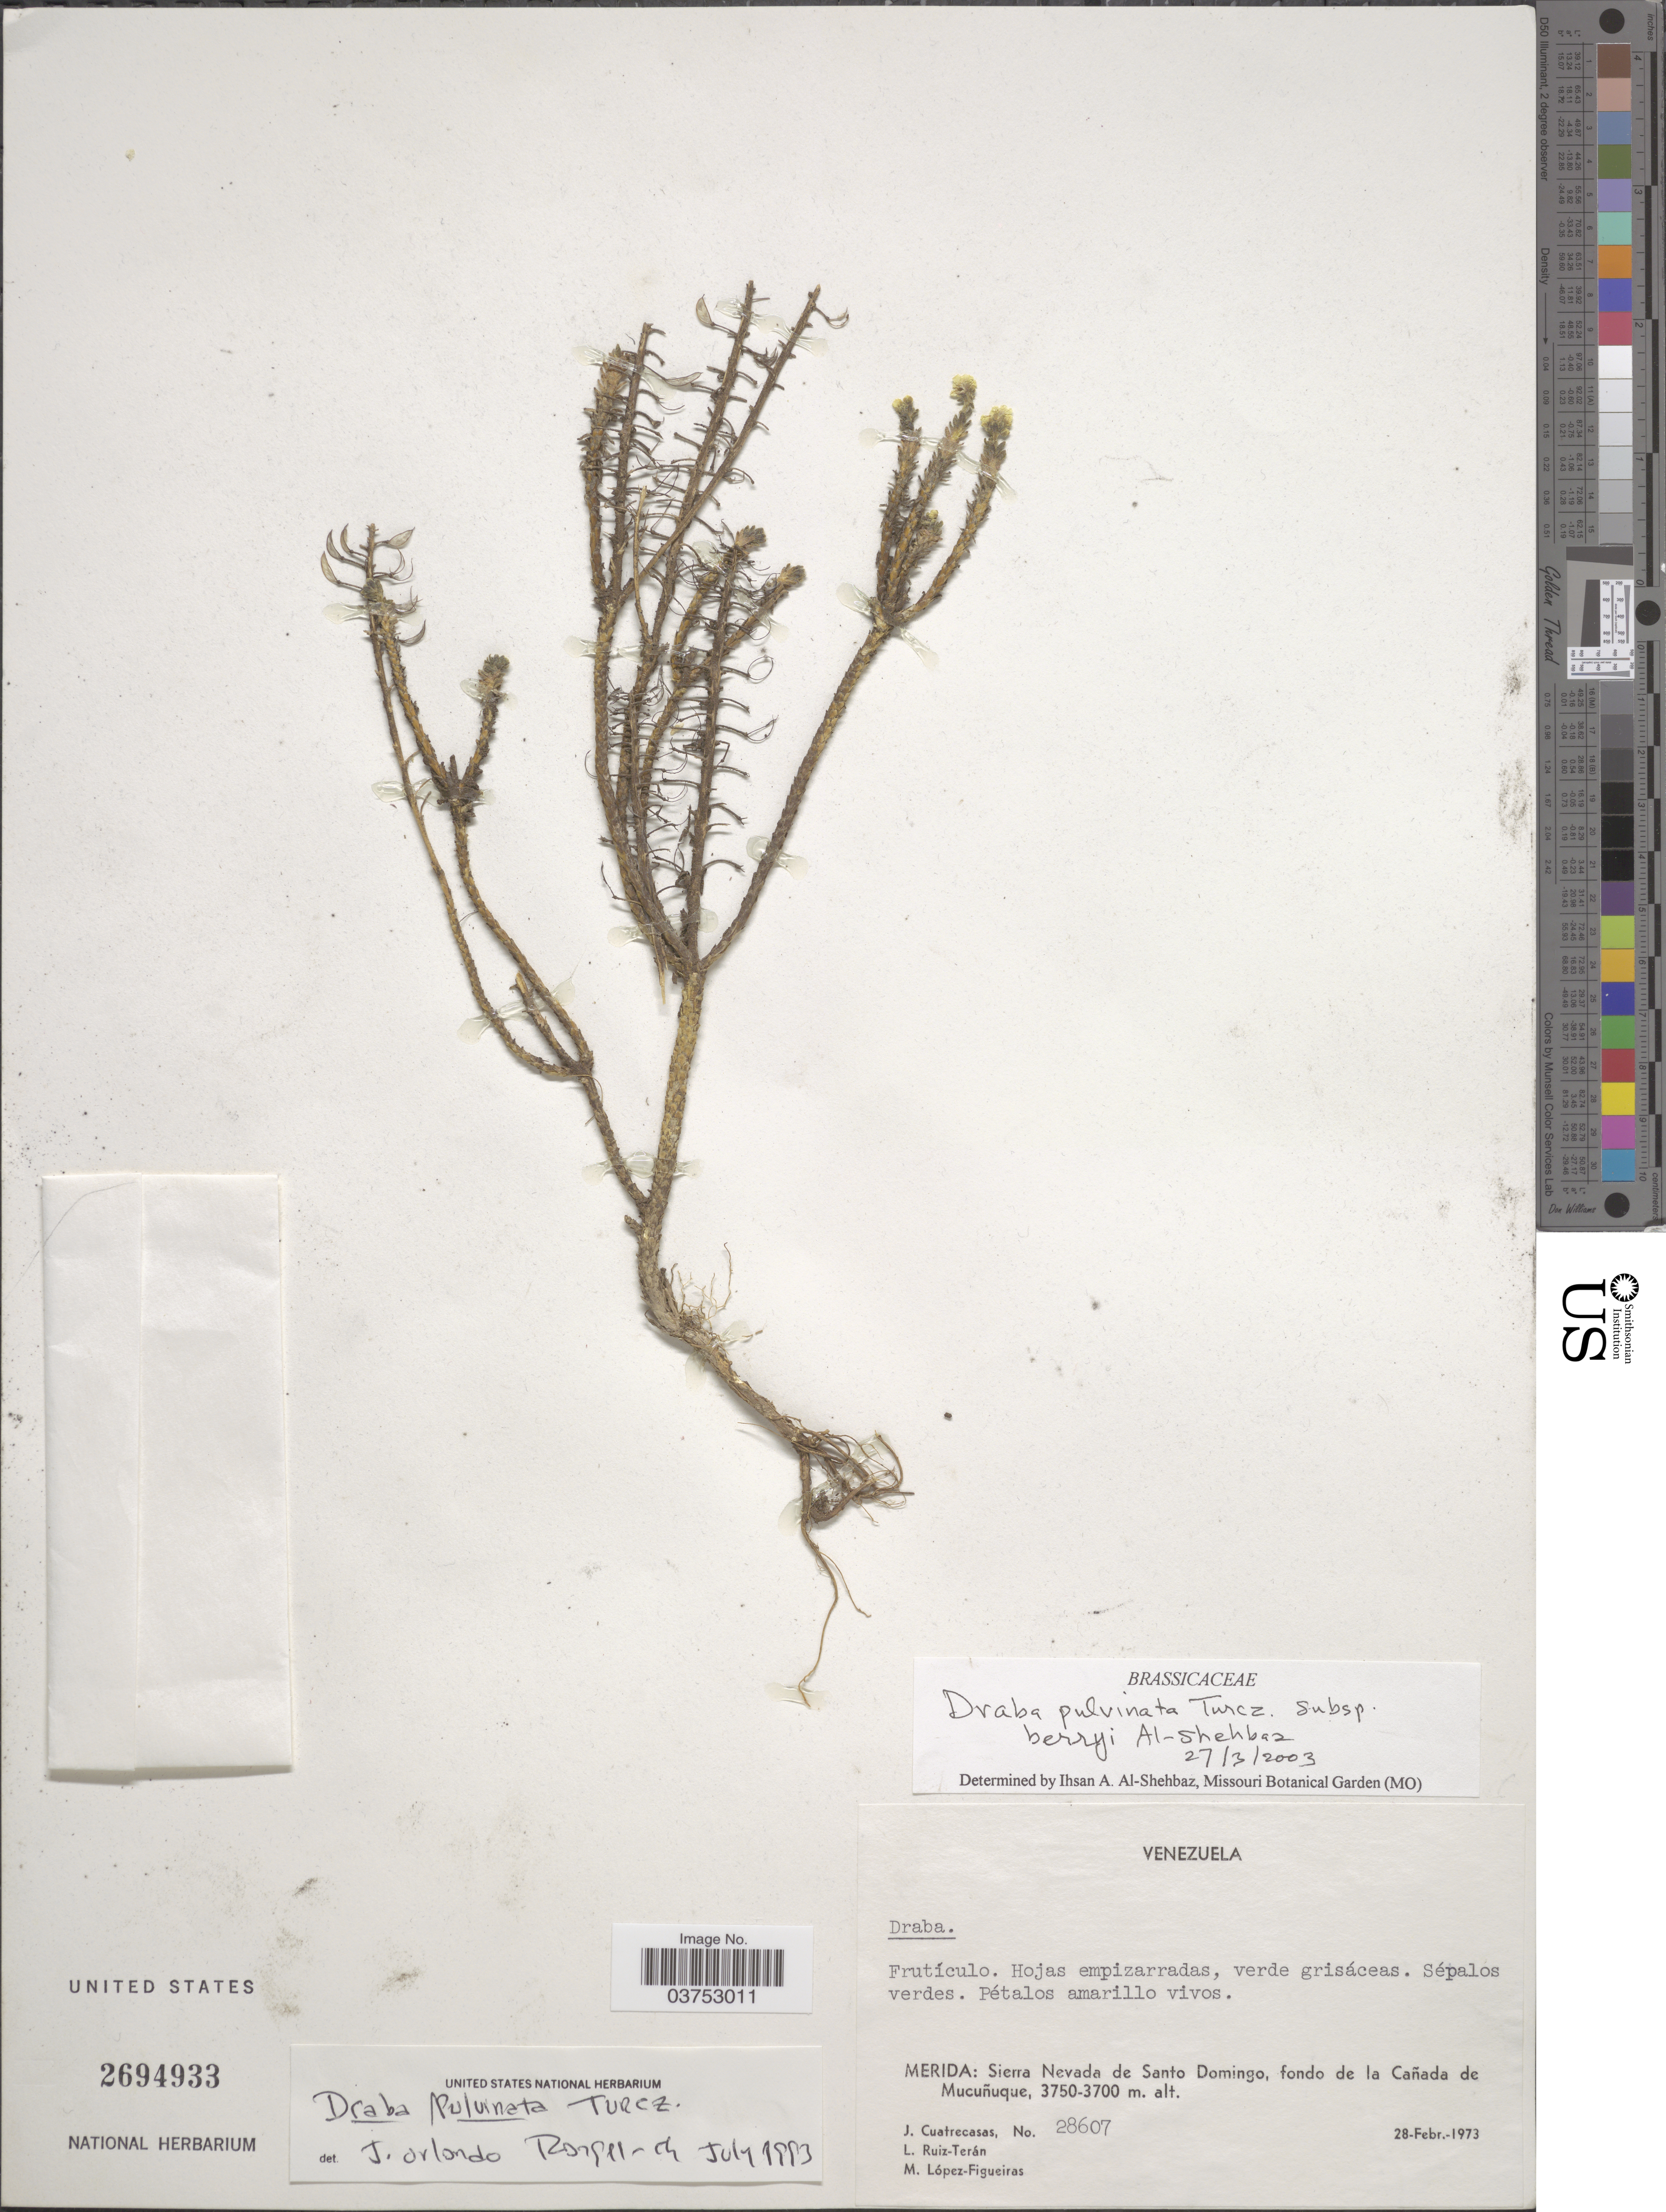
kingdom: Plantae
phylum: Tracheophyta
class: Magnoliopsida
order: Brassicales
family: Brassicaceae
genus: Draba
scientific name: Draba pulvinata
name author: Turcz.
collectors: J. Cuatrecasas, L. E. Ruíz-Terán & M. López Figueiras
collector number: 28607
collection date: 1973-02-28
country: Venezuela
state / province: Mérida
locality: Sierra Nevada de Santo Domingo, fondo de la Cañada de Mucuñuque.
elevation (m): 3700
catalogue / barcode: US 2694933